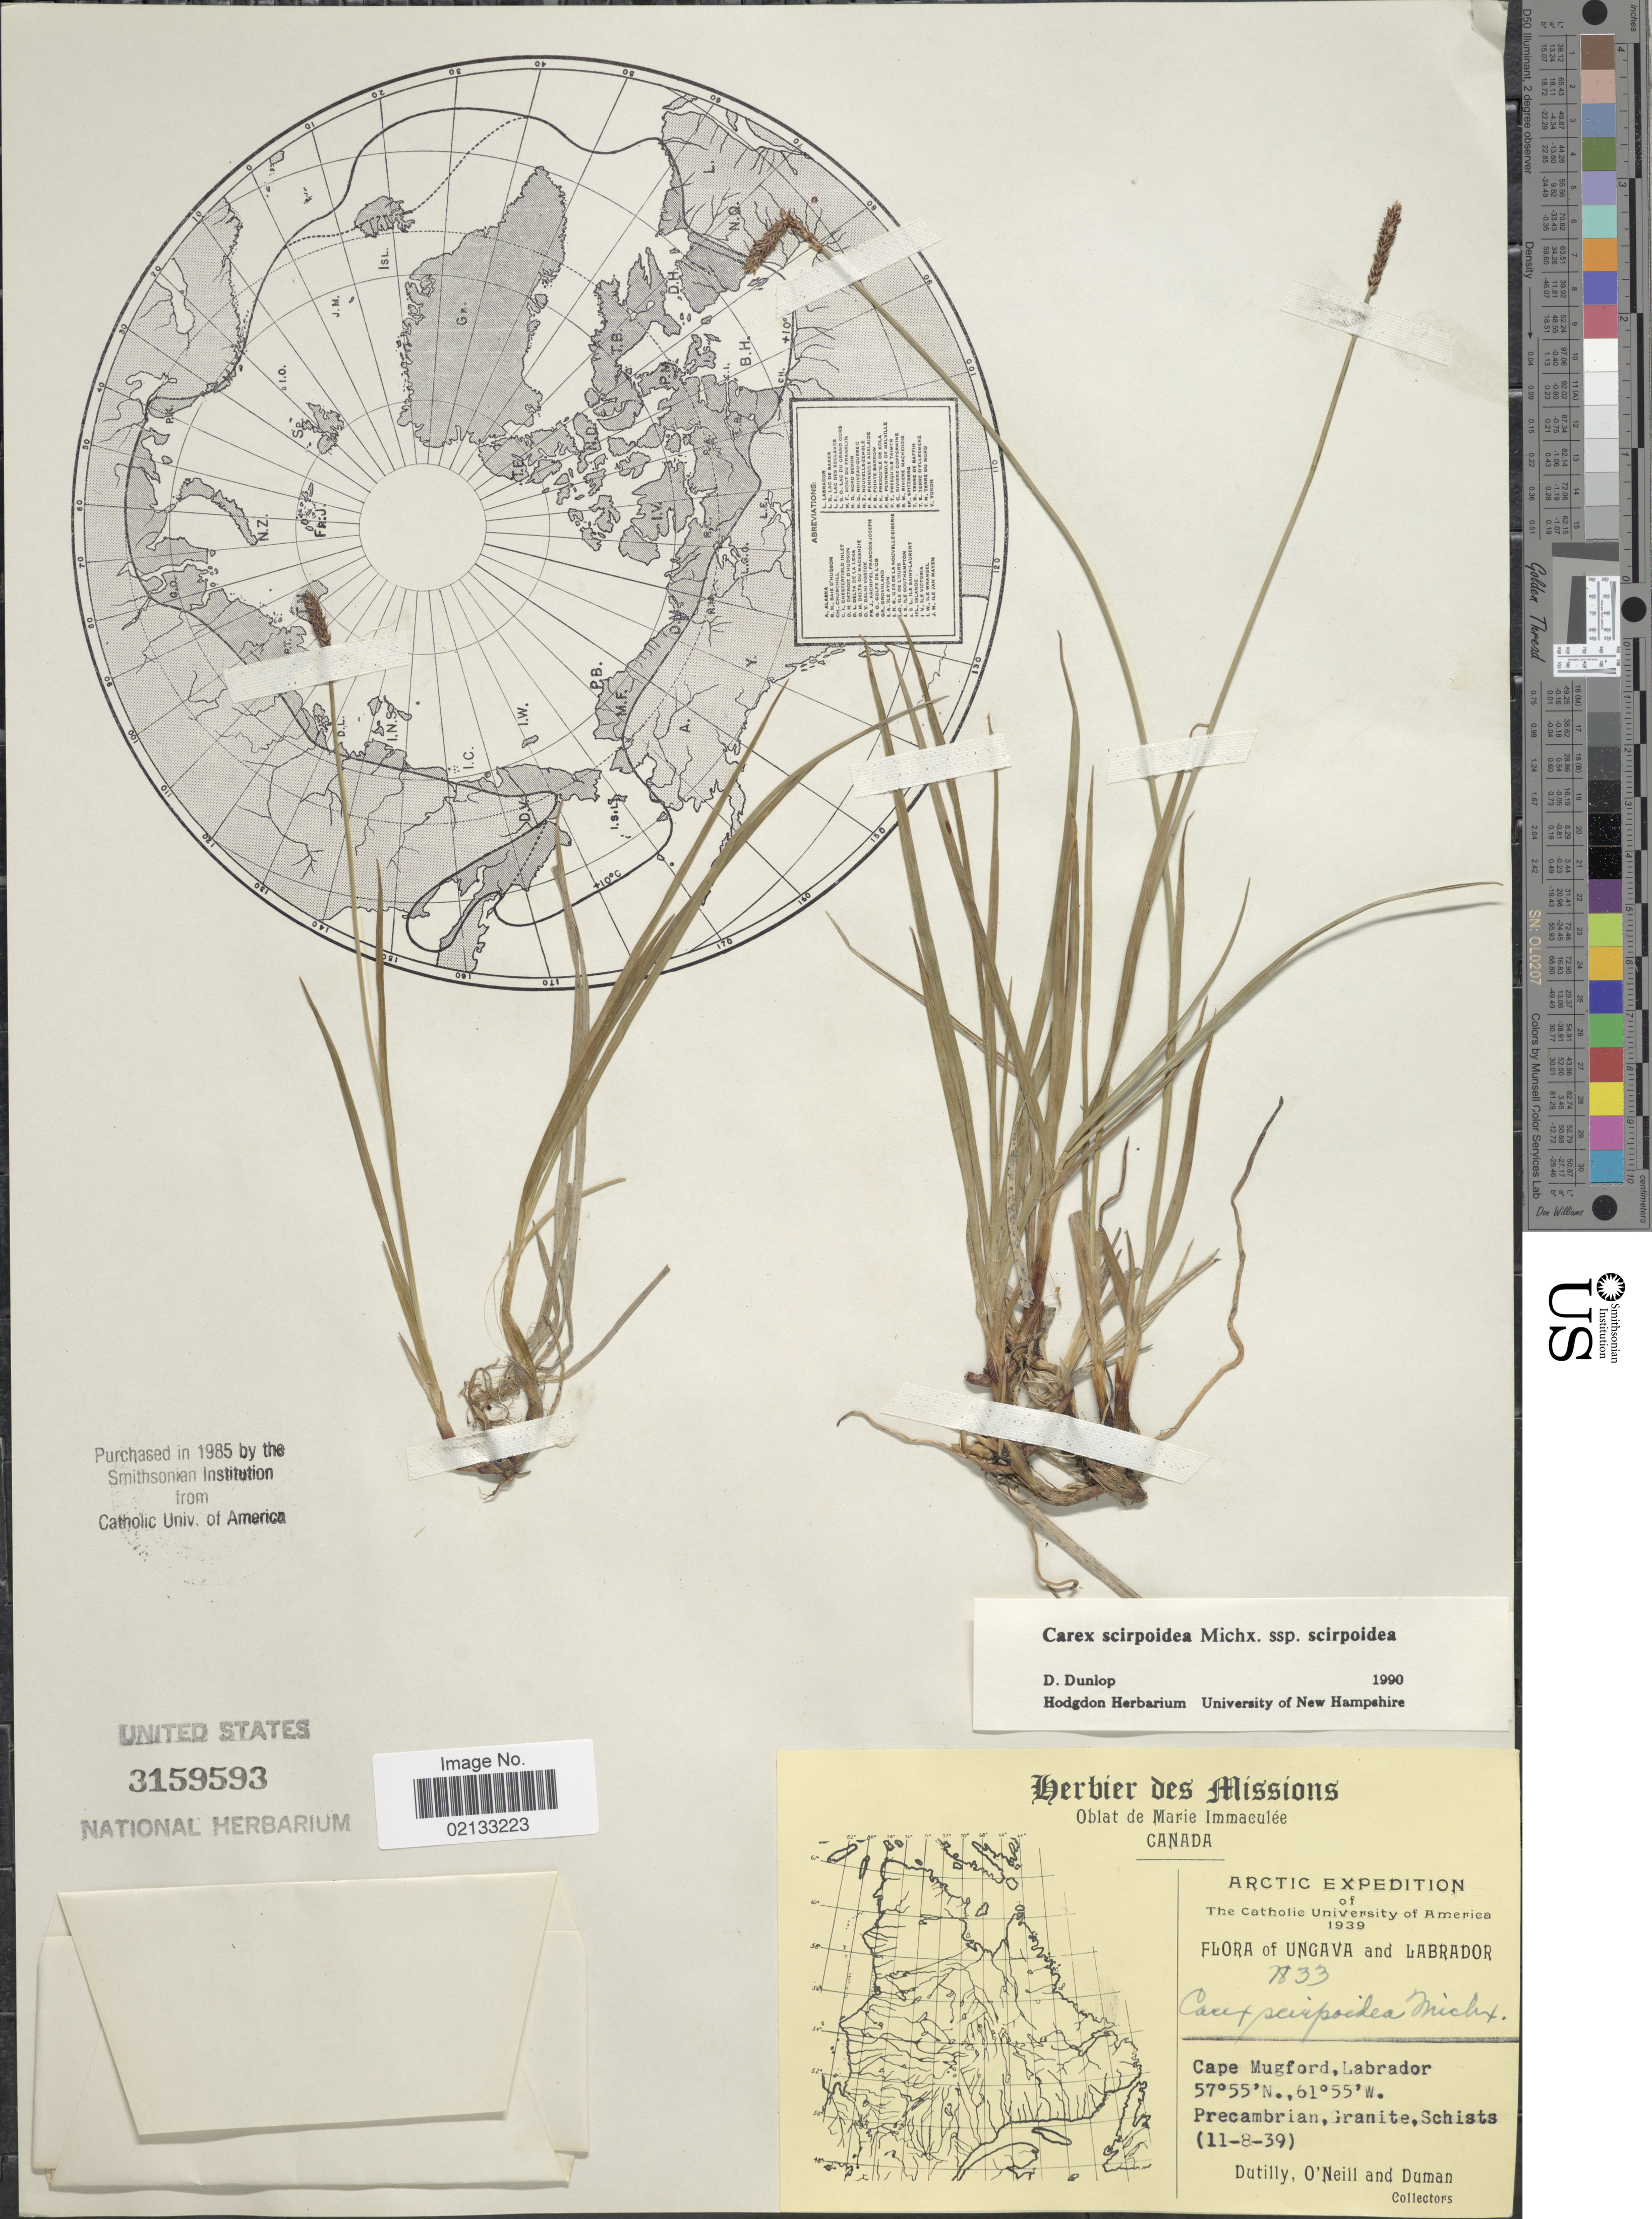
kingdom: Plantae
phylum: Tracheophyta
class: Liliopsida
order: Poales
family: Cyperaceae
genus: Carex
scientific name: Carex scirpoidea subsp. scirpoidea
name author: Michx.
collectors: -. Dutilly, O' Neill & -. Duman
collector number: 7833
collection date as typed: Transcribed d/m/y: 11/8/39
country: Canada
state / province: Newfoundland and Labrador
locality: Arctic. Cape Mugford, Labrador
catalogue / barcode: US 3159593